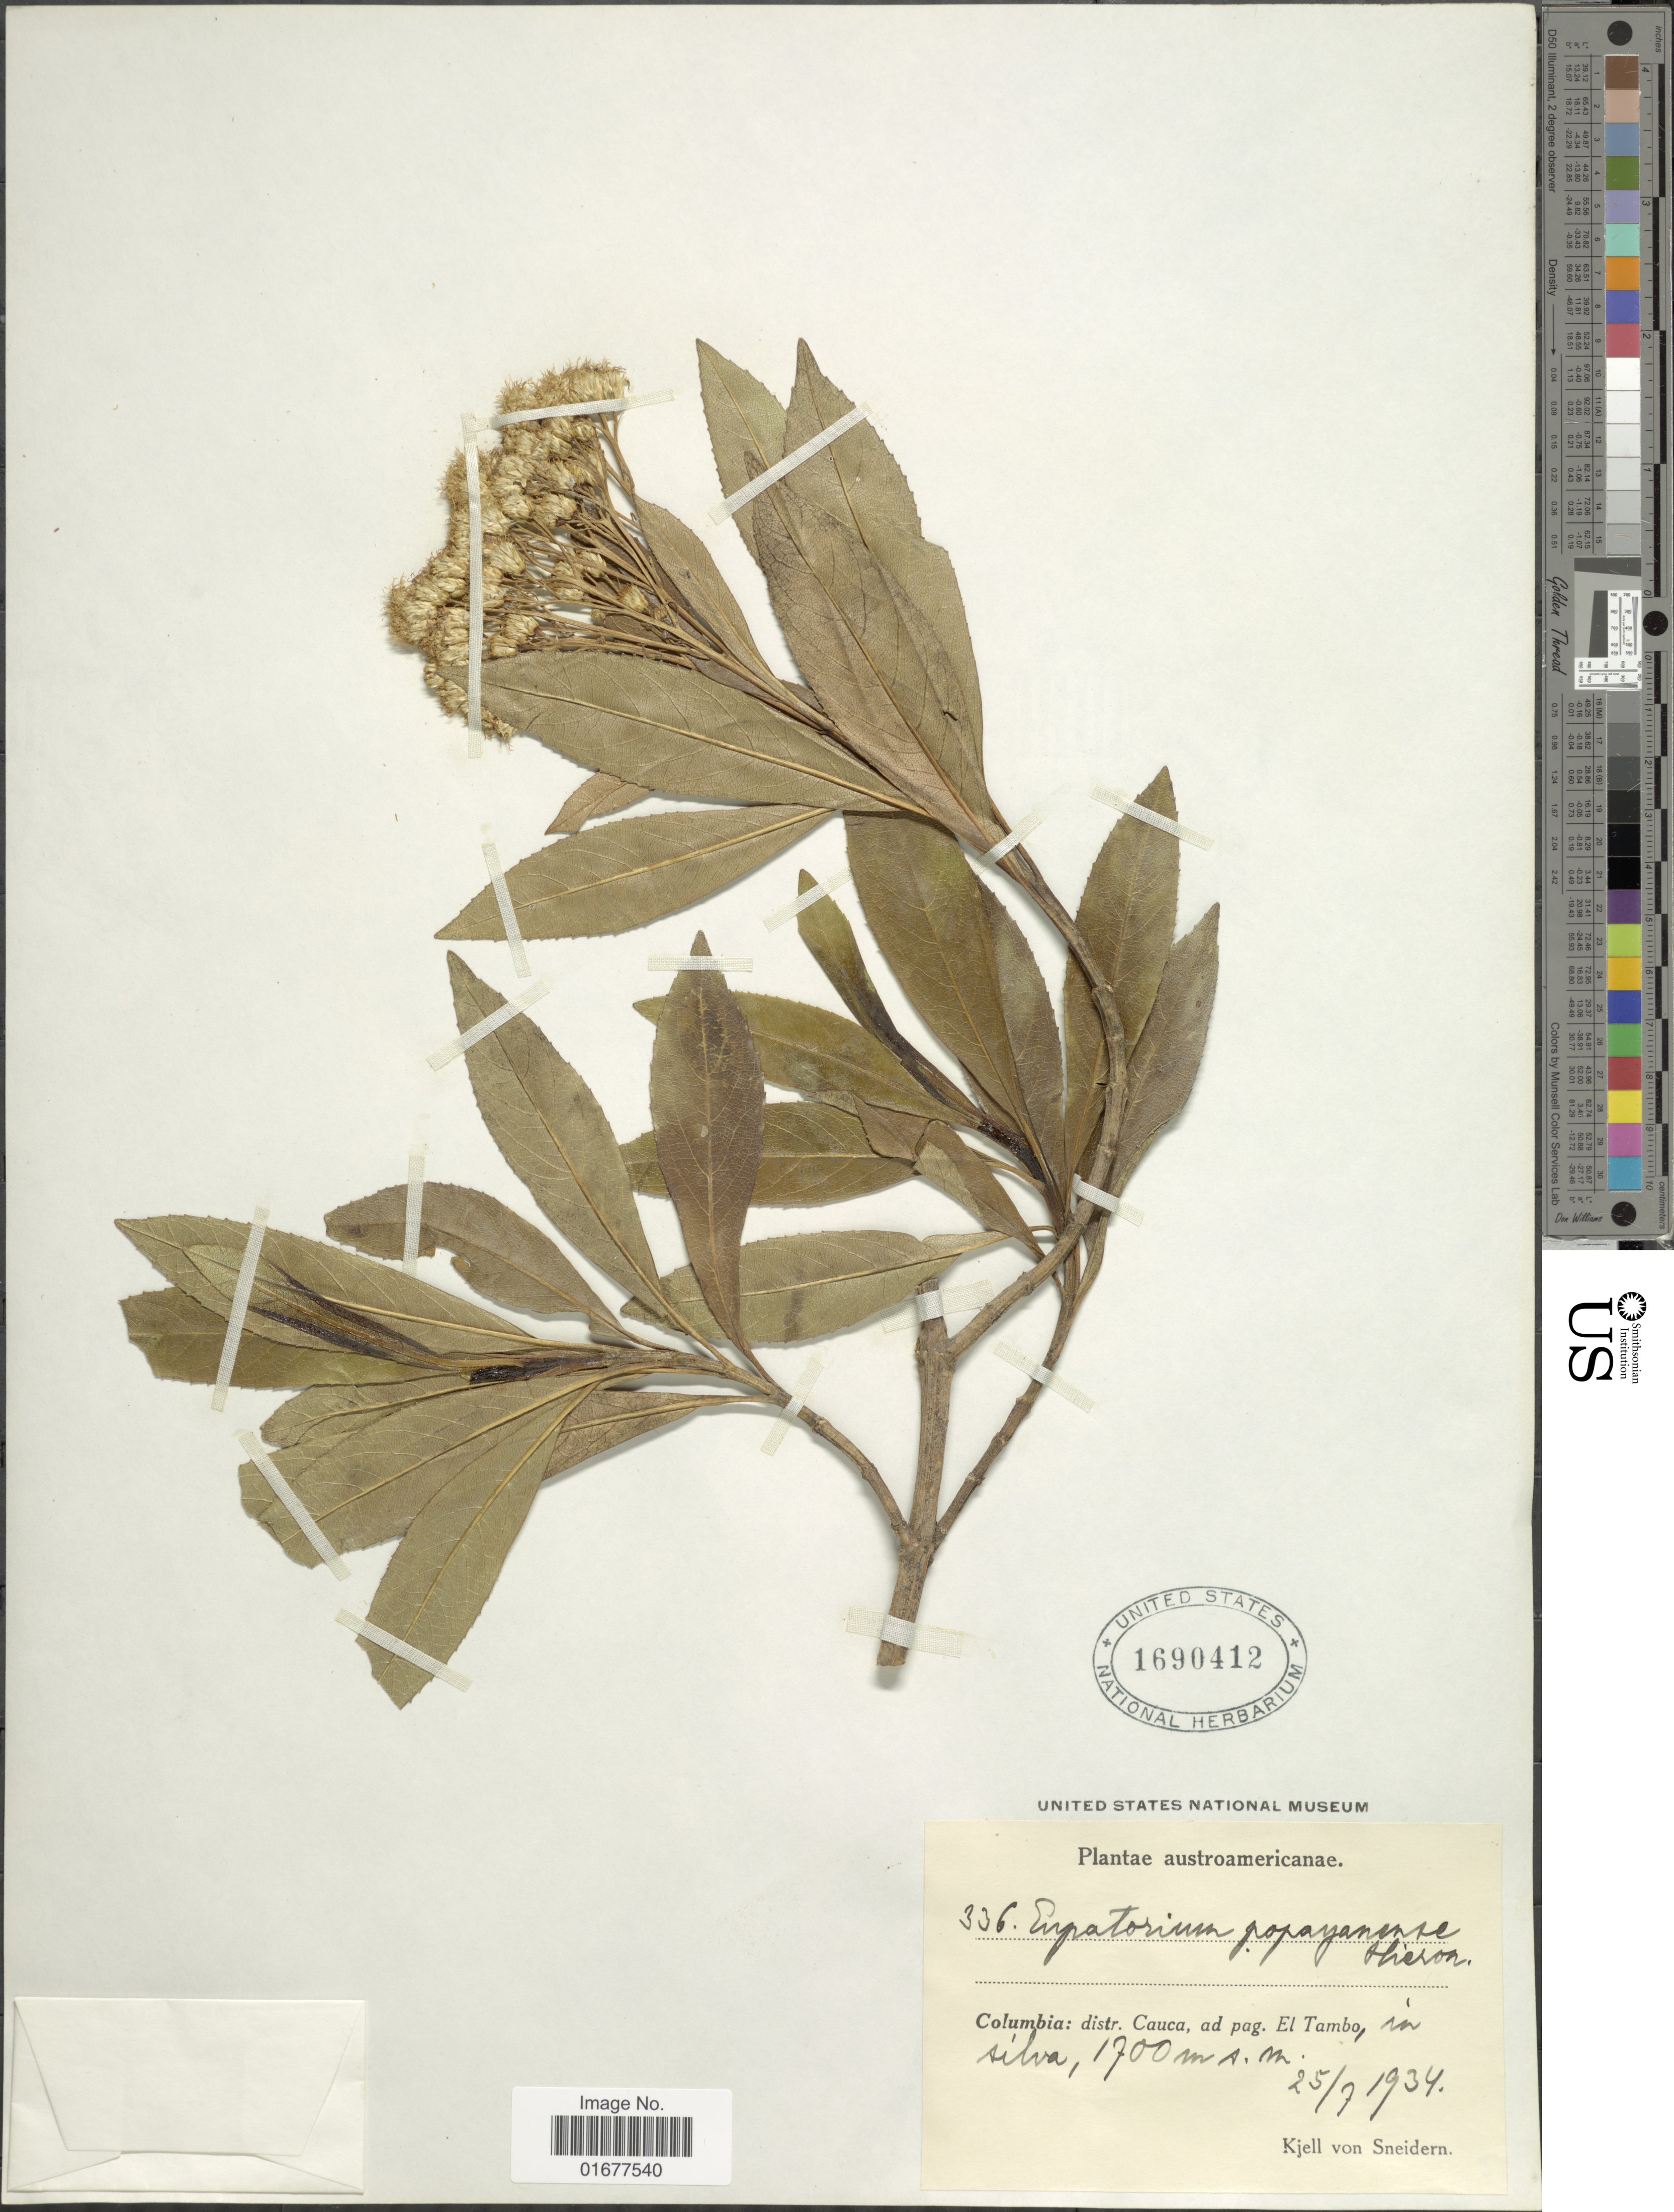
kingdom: Plantae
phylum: Tracheophyta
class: Magnoliopsida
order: Asterales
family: Asteraceae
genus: Ageratina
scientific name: Ageratina popayanensis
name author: (H. Rob.) R.M. King & H. Rob.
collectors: K. von Sneidern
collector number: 336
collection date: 1934-07-25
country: Colombia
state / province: Cauca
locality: Ad pag. El Tambo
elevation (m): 1700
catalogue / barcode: US 1690412